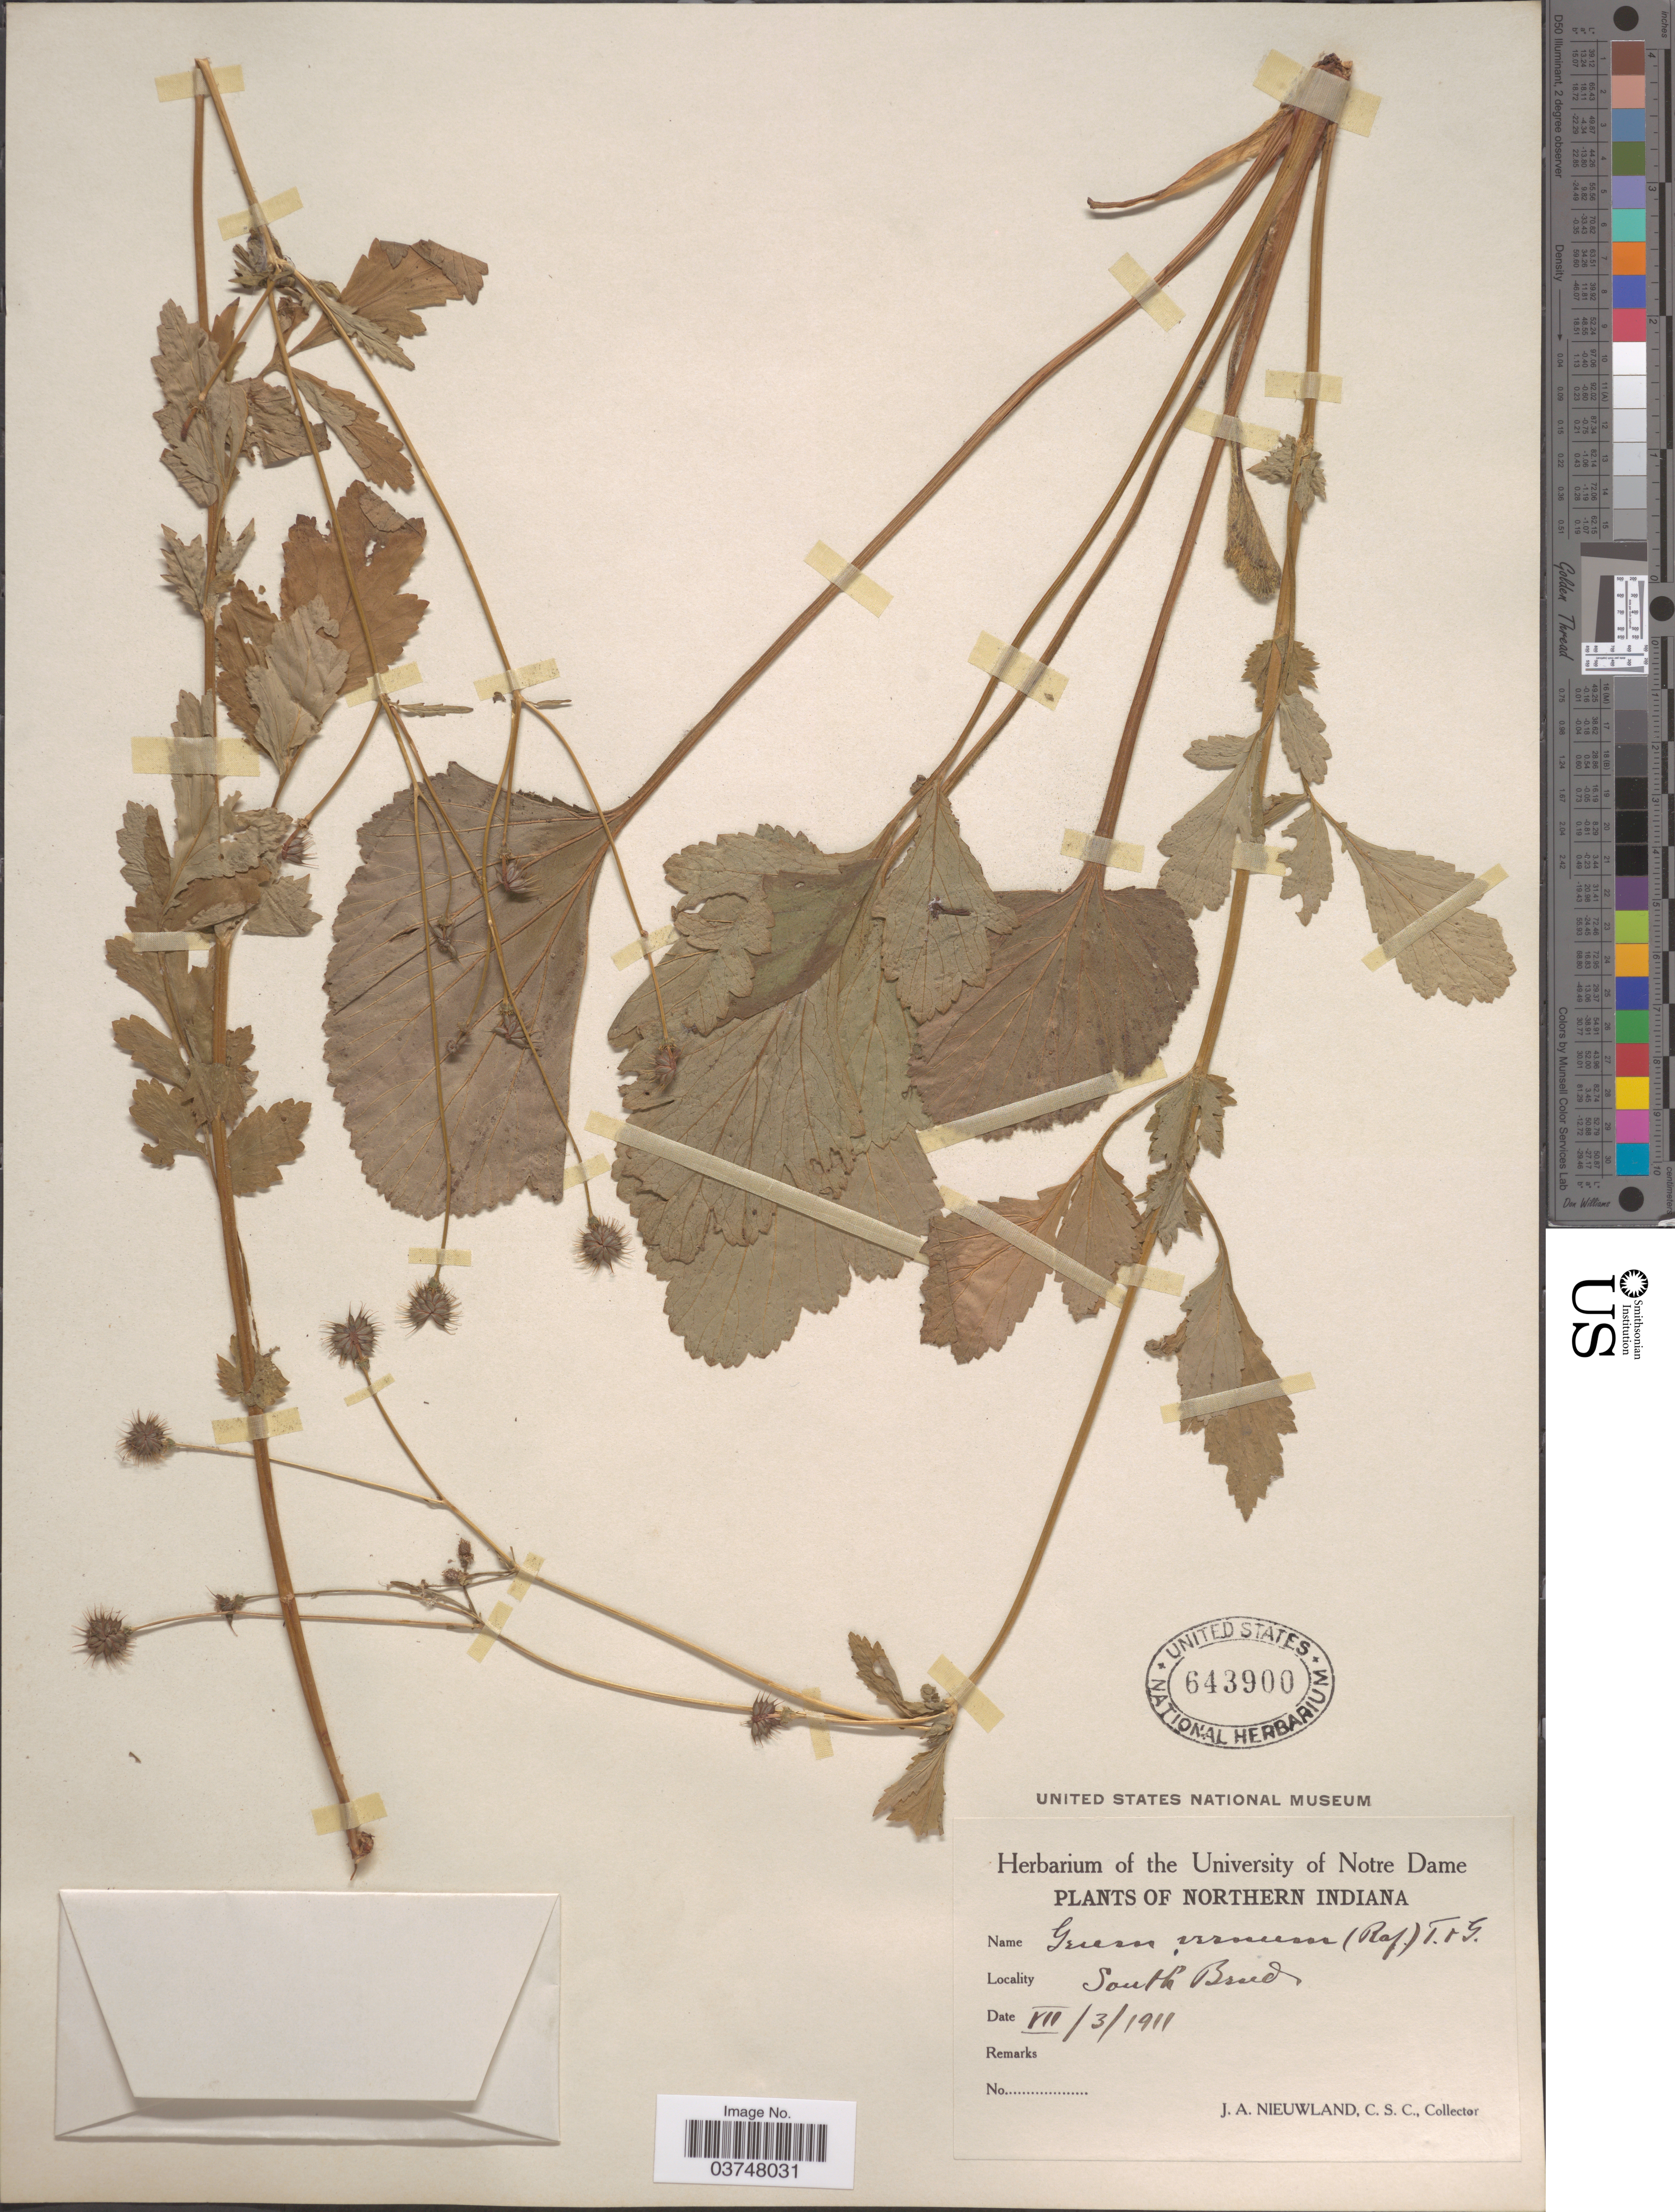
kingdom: Plantae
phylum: Tracheophyta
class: Magnoliopsida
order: Rosales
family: Rosaceae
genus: Geum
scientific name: Geum vernum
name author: (Raf.) Torr. & A. Gray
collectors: J. A. Nieuwland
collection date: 1911-07-03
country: United States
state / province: Indiana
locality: Northern Indiana. South Bend.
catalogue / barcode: US 643900